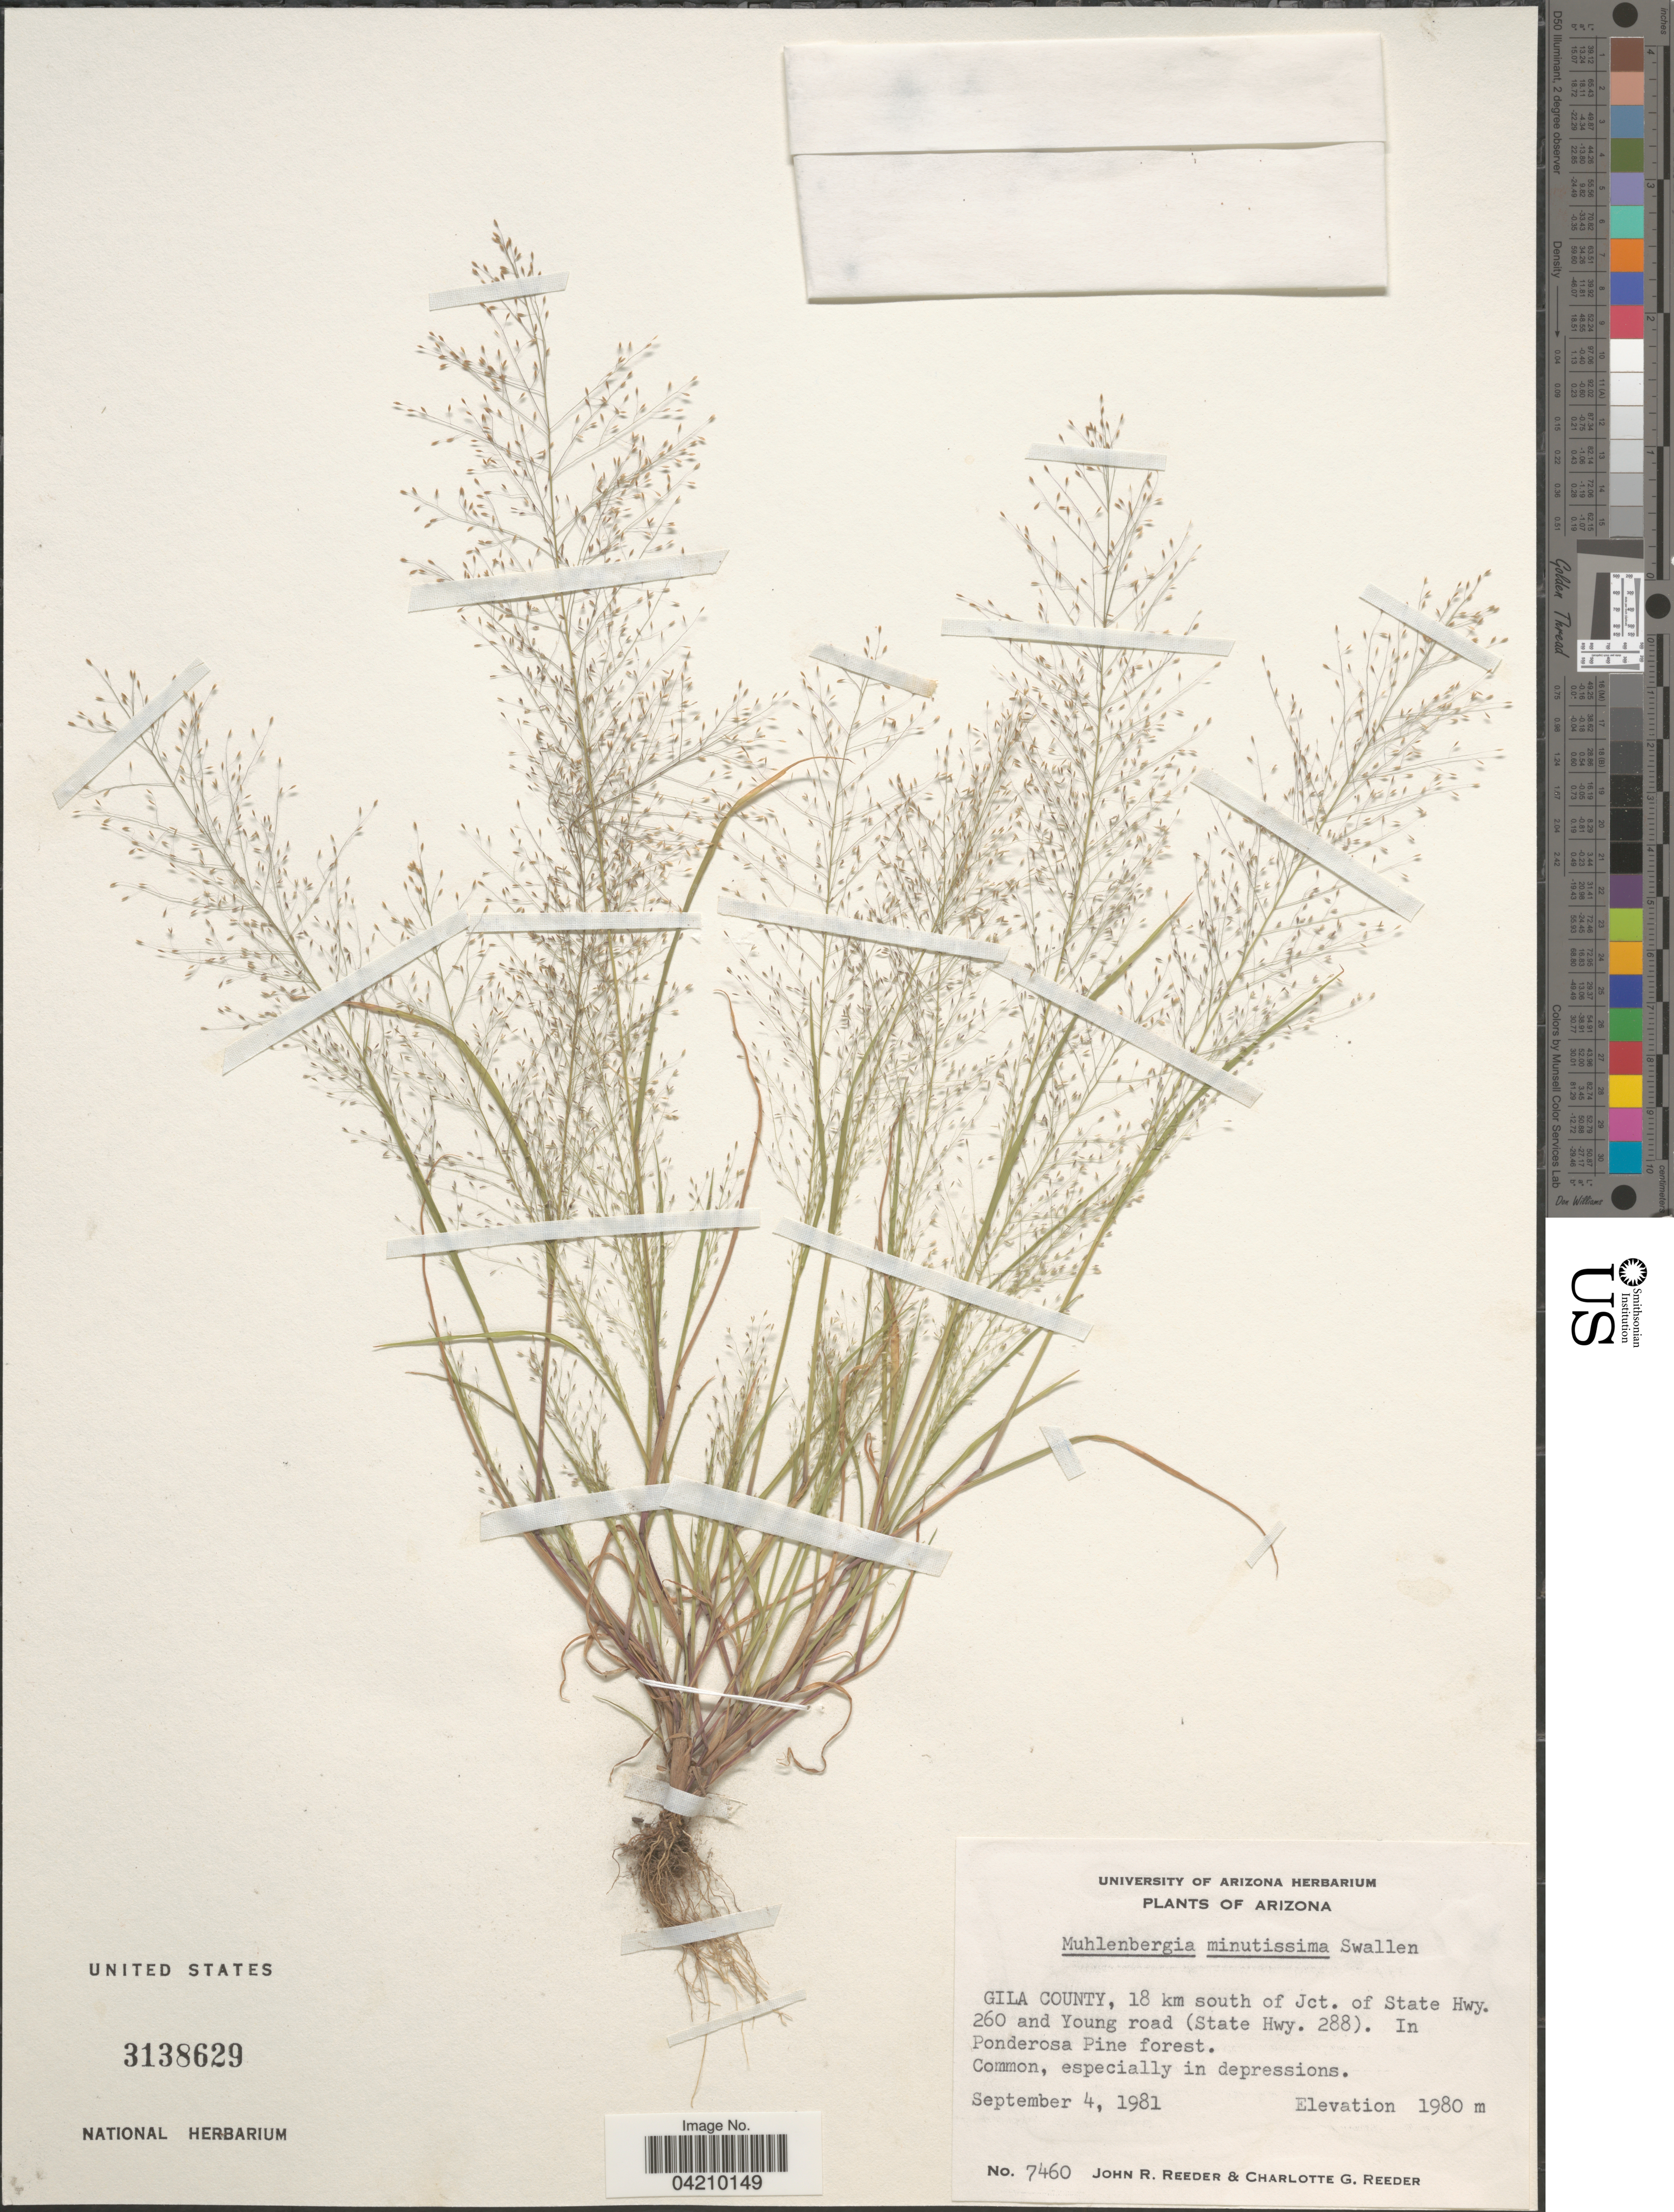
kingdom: Plantae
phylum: Tracheophyta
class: Liliopsida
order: Poales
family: Poaceae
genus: Muhlenbergia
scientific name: Muhlenbergia minutissima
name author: (Steud.) Swallen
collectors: J. R. Reeder & C. G. Reeder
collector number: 7460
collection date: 1981-09-04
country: United States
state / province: Arizona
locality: Gila County, 18 km south of Jct. of State Hwy. 260 and Young road (State Hwy. 288). In Ponderosa Pine forest.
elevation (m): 1980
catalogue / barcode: US 3138629